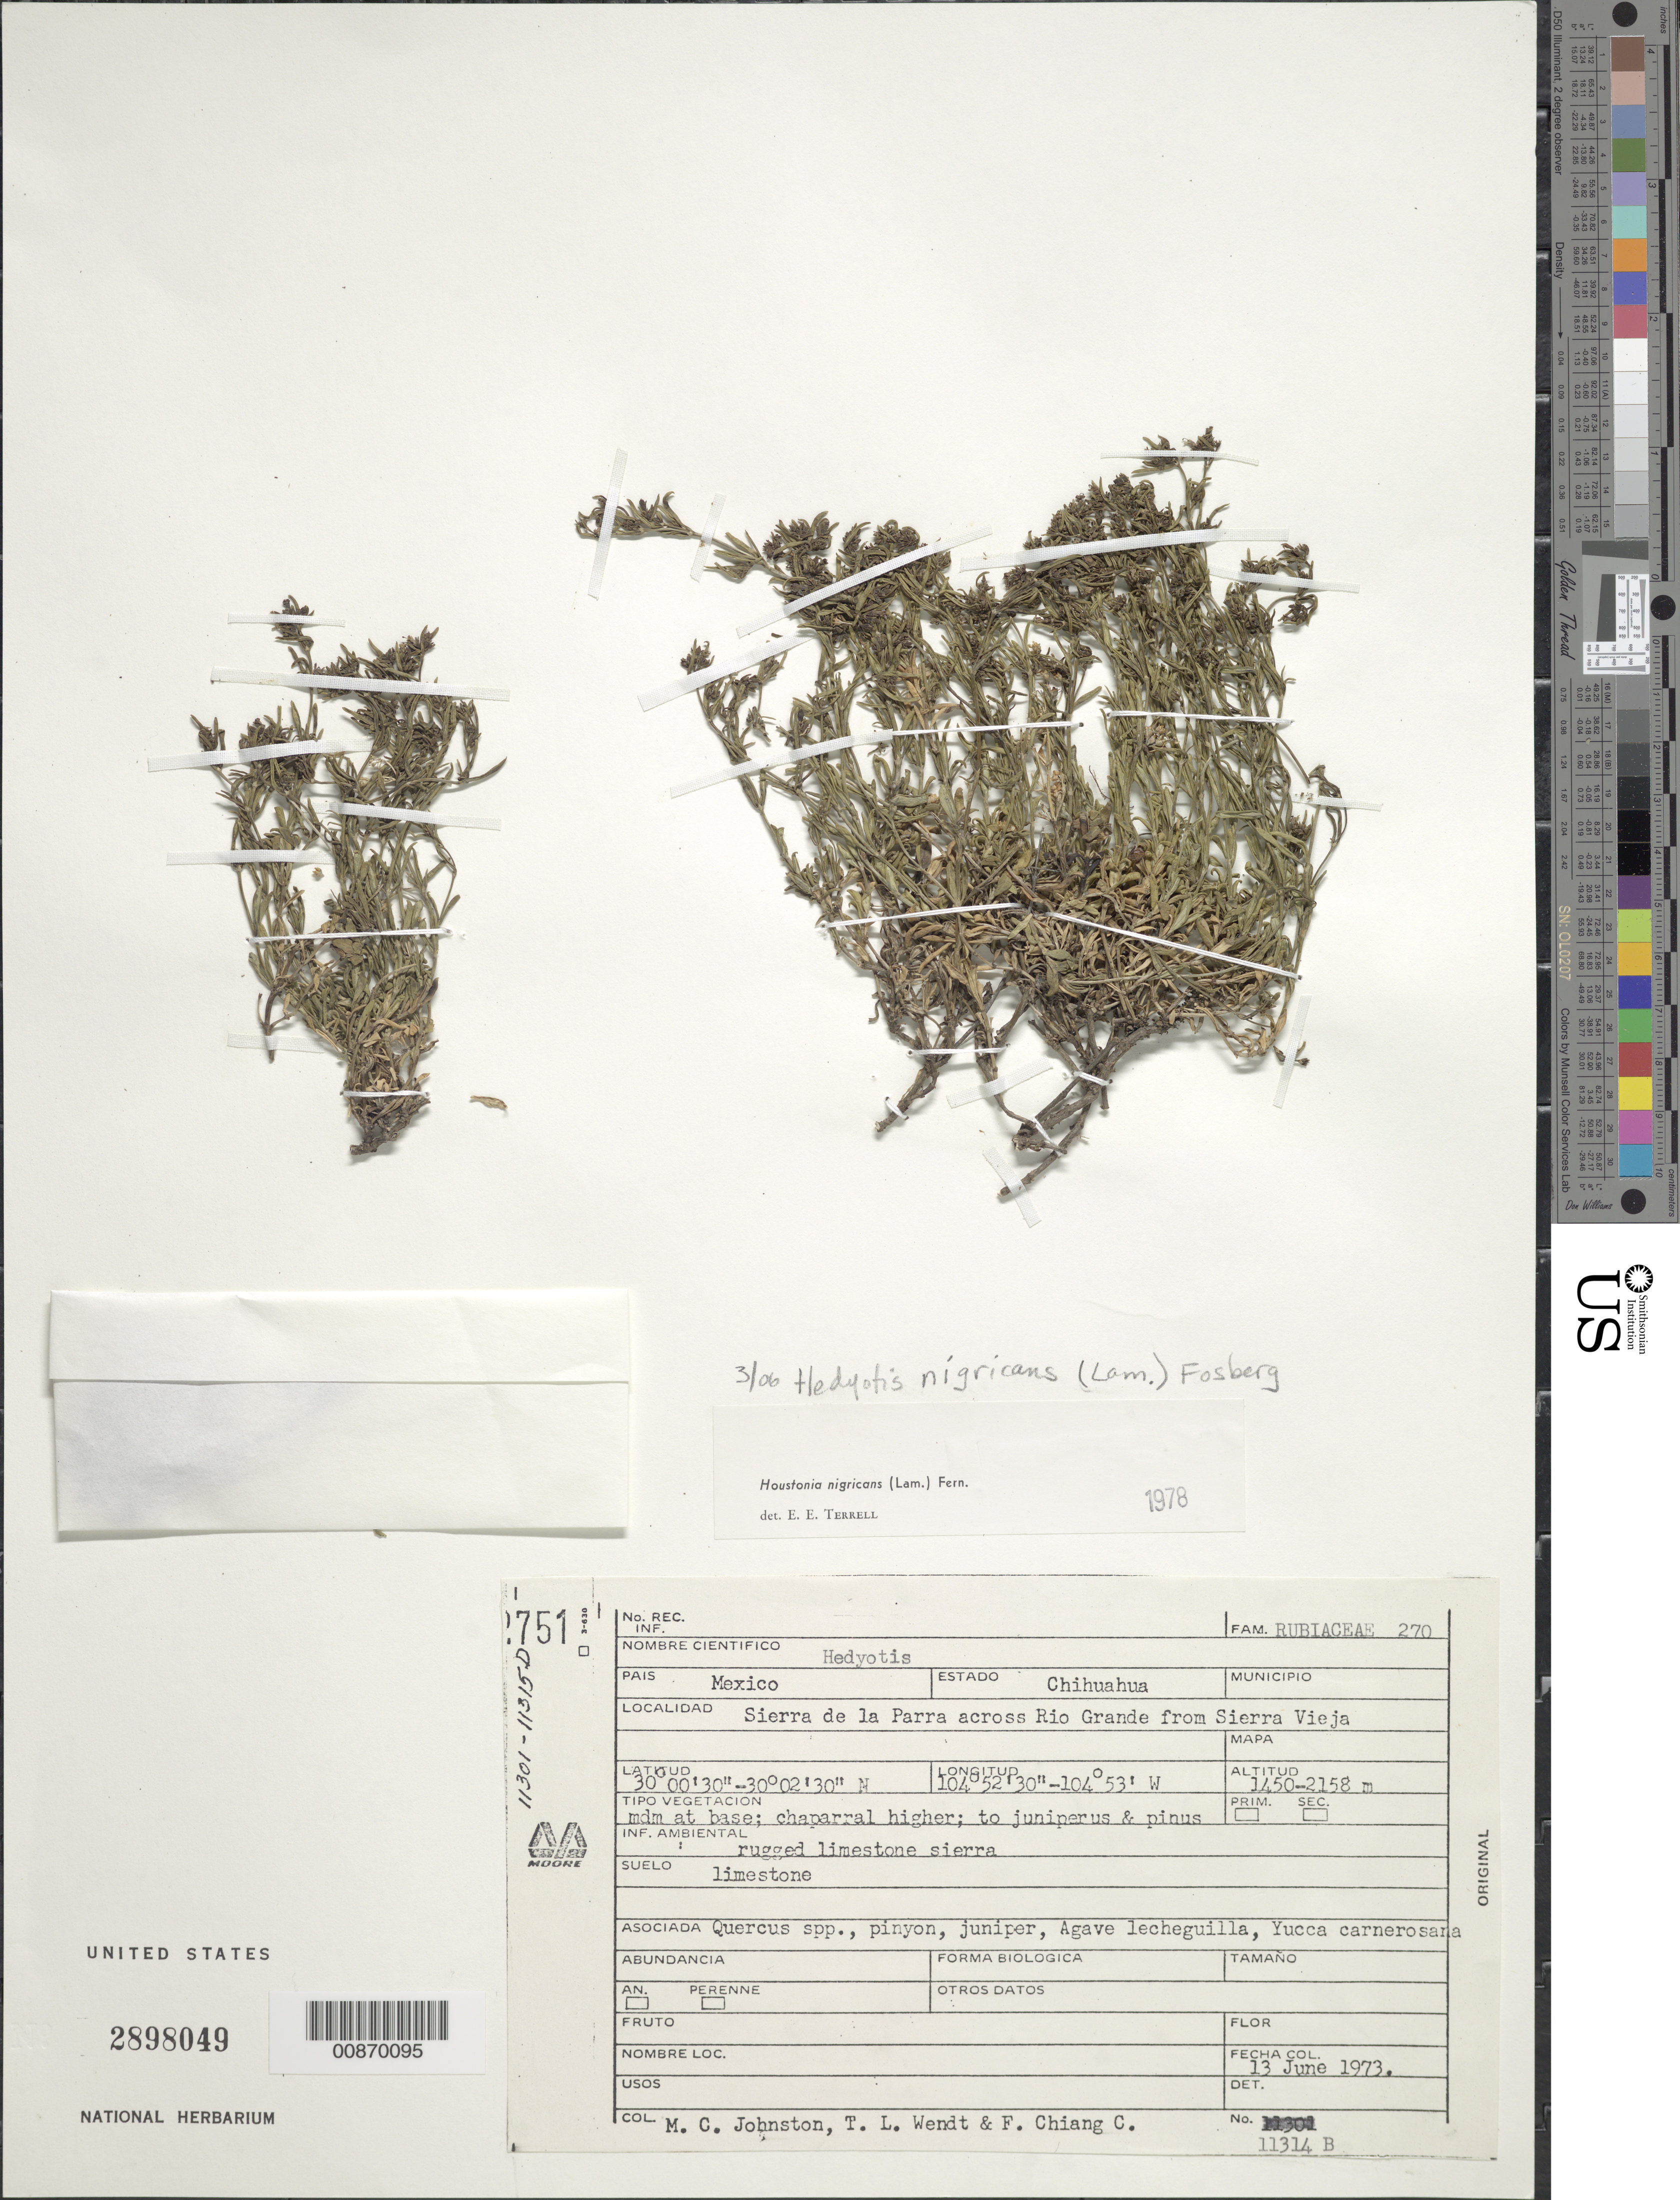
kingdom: Plantae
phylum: Tracheophyta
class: Magnoliopsida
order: Gentianales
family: Rubiaceae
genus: Hedyotis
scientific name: Hedyotis nigricans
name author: (Lam.) Fosberg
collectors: M. Johnston, T. L. Wendt & F. Chiang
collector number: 11314 B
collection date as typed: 13 Jun 1973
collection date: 1973-06-13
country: Mexico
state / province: Chihuahua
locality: Sierra de la Parra across Río Grande from Sierra Vieja.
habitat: mdm at base; chaparral higher; to juniperus & pinus. Rugged limestone sierra. W/ Quercus spp., pinyon, juniper..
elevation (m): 2158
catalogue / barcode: US 2898049